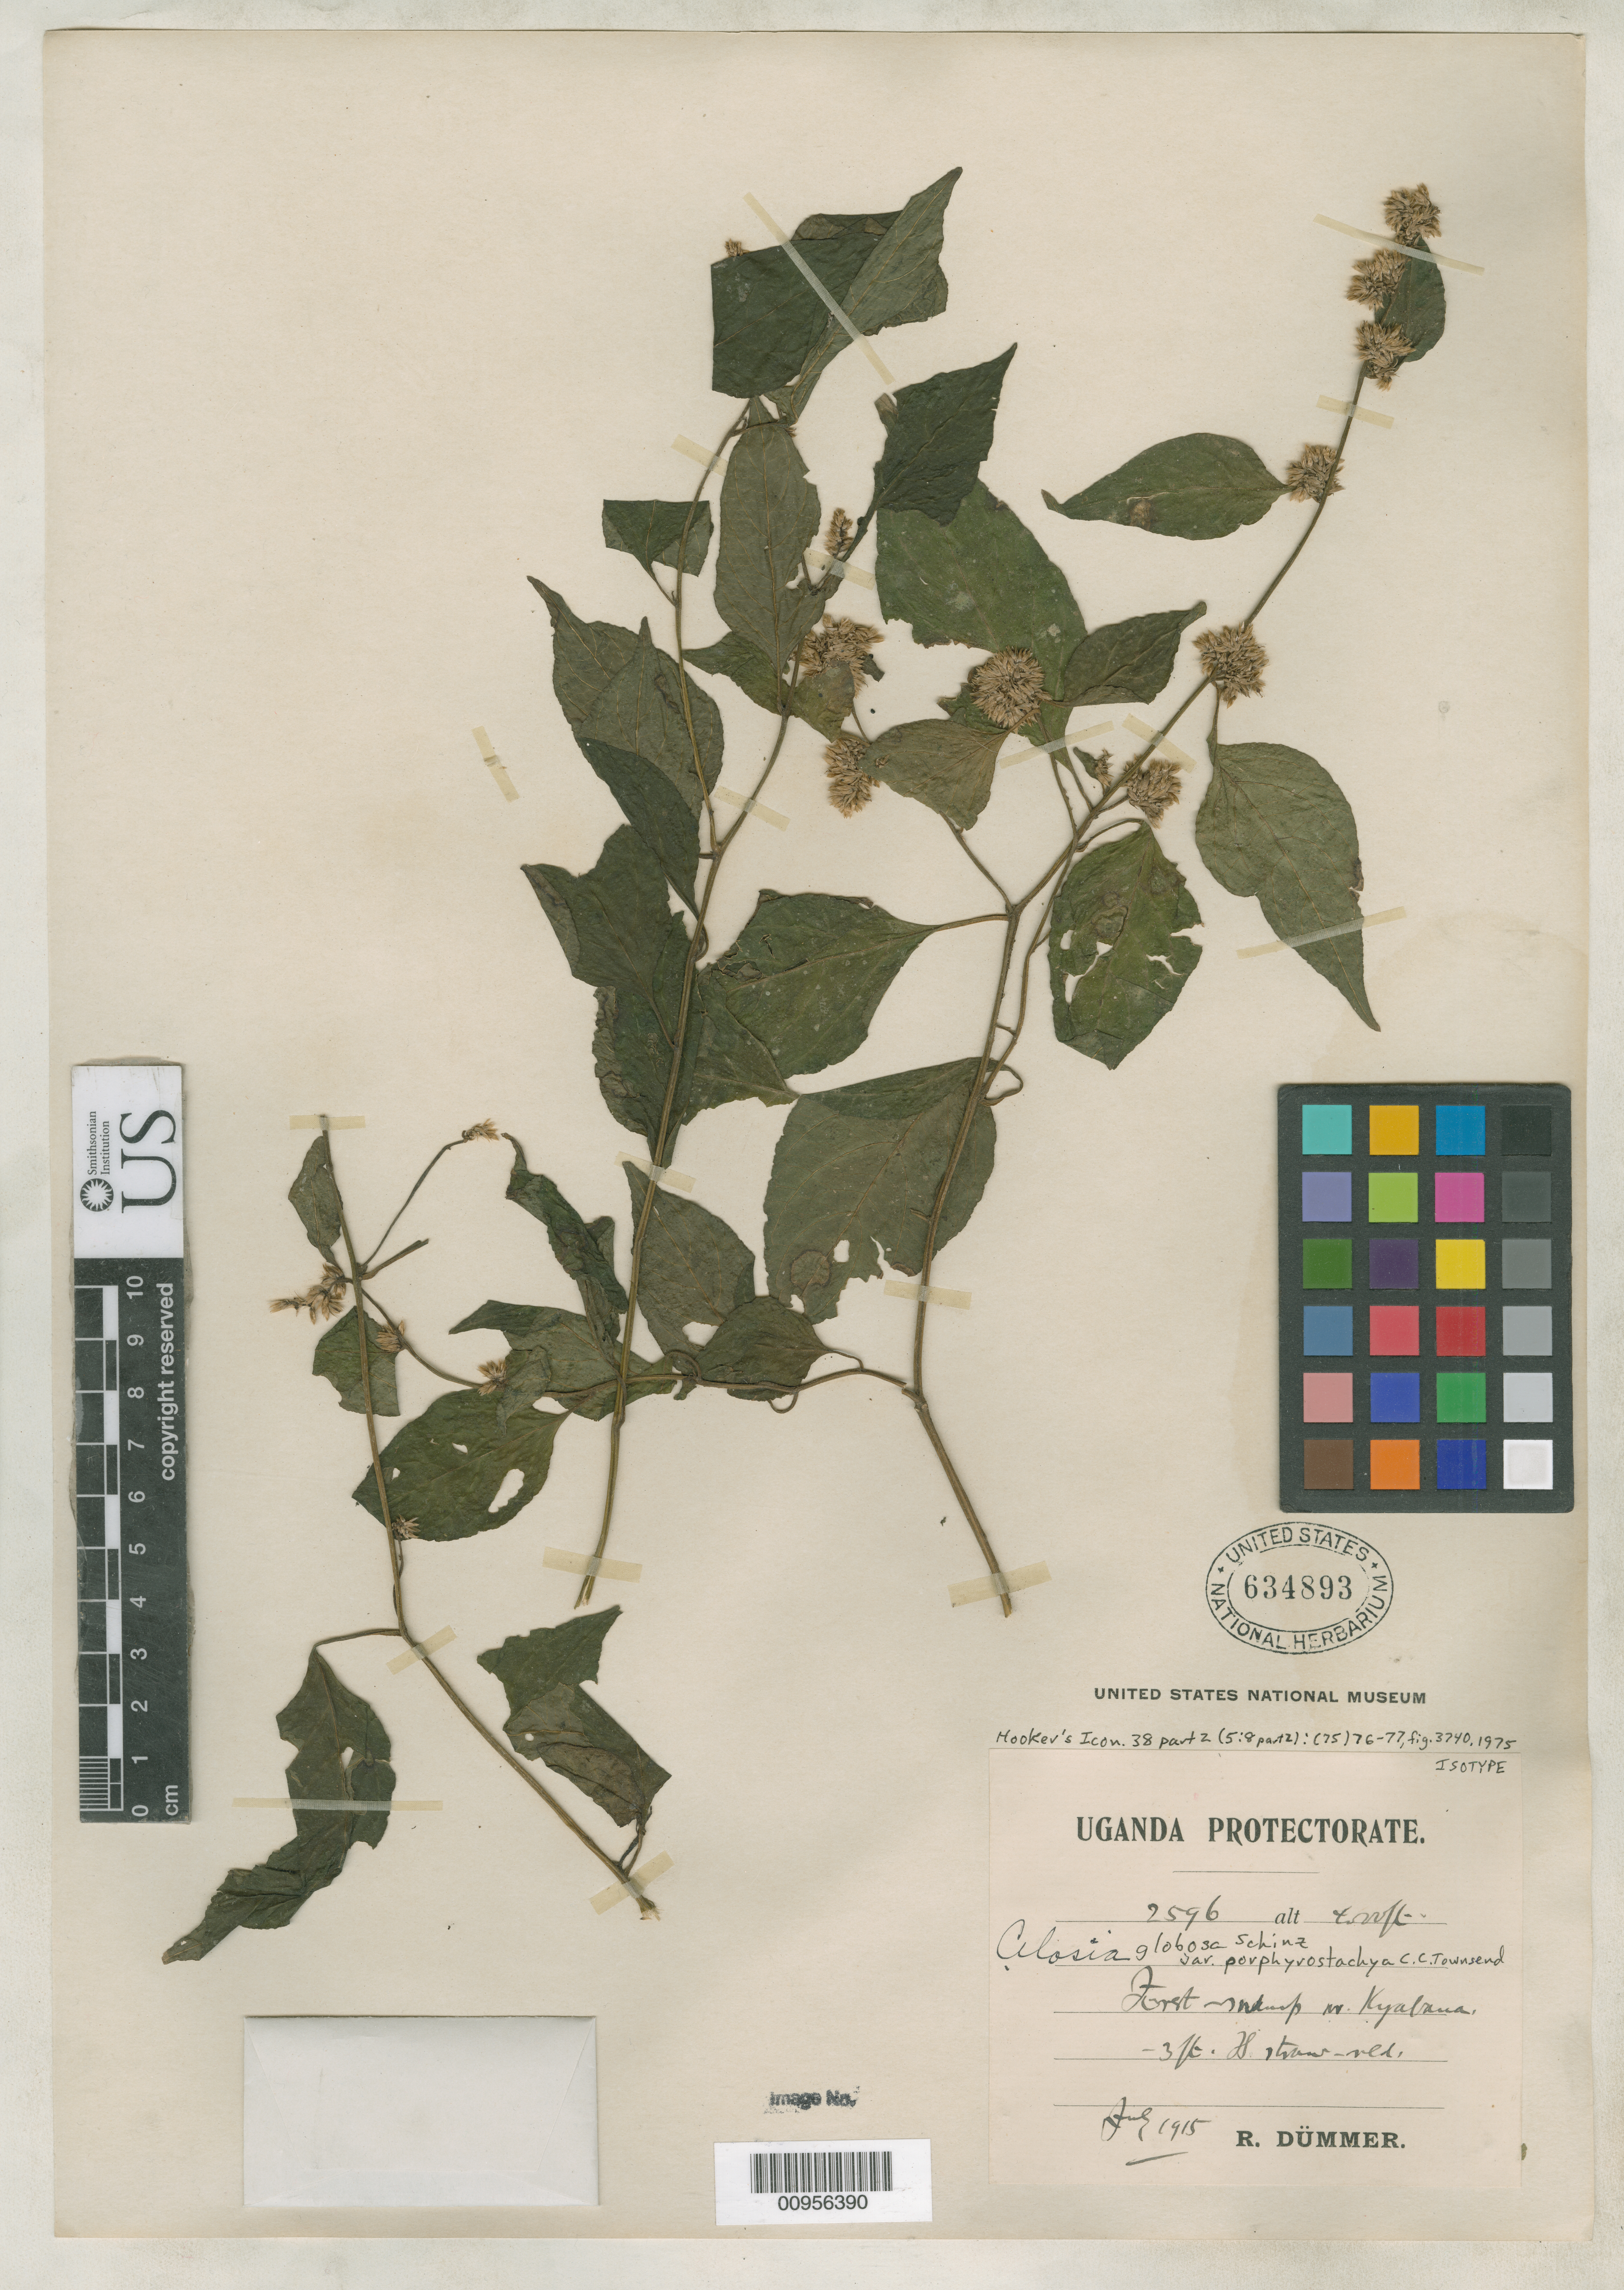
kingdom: Plantae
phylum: Tracheophyta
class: Magnoliopsida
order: Caryophyllales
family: Amaranthaceae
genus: Celosia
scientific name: Celosia globosa var. porphyrostachya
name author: C. C. Towns.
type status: Isotype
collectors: R. A. Dümmer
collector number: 2596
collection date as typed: Jul 1915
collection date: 1915-07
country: Uganda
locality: Forest swamp near Kyabana.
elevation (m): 1219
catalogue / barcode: US 634893